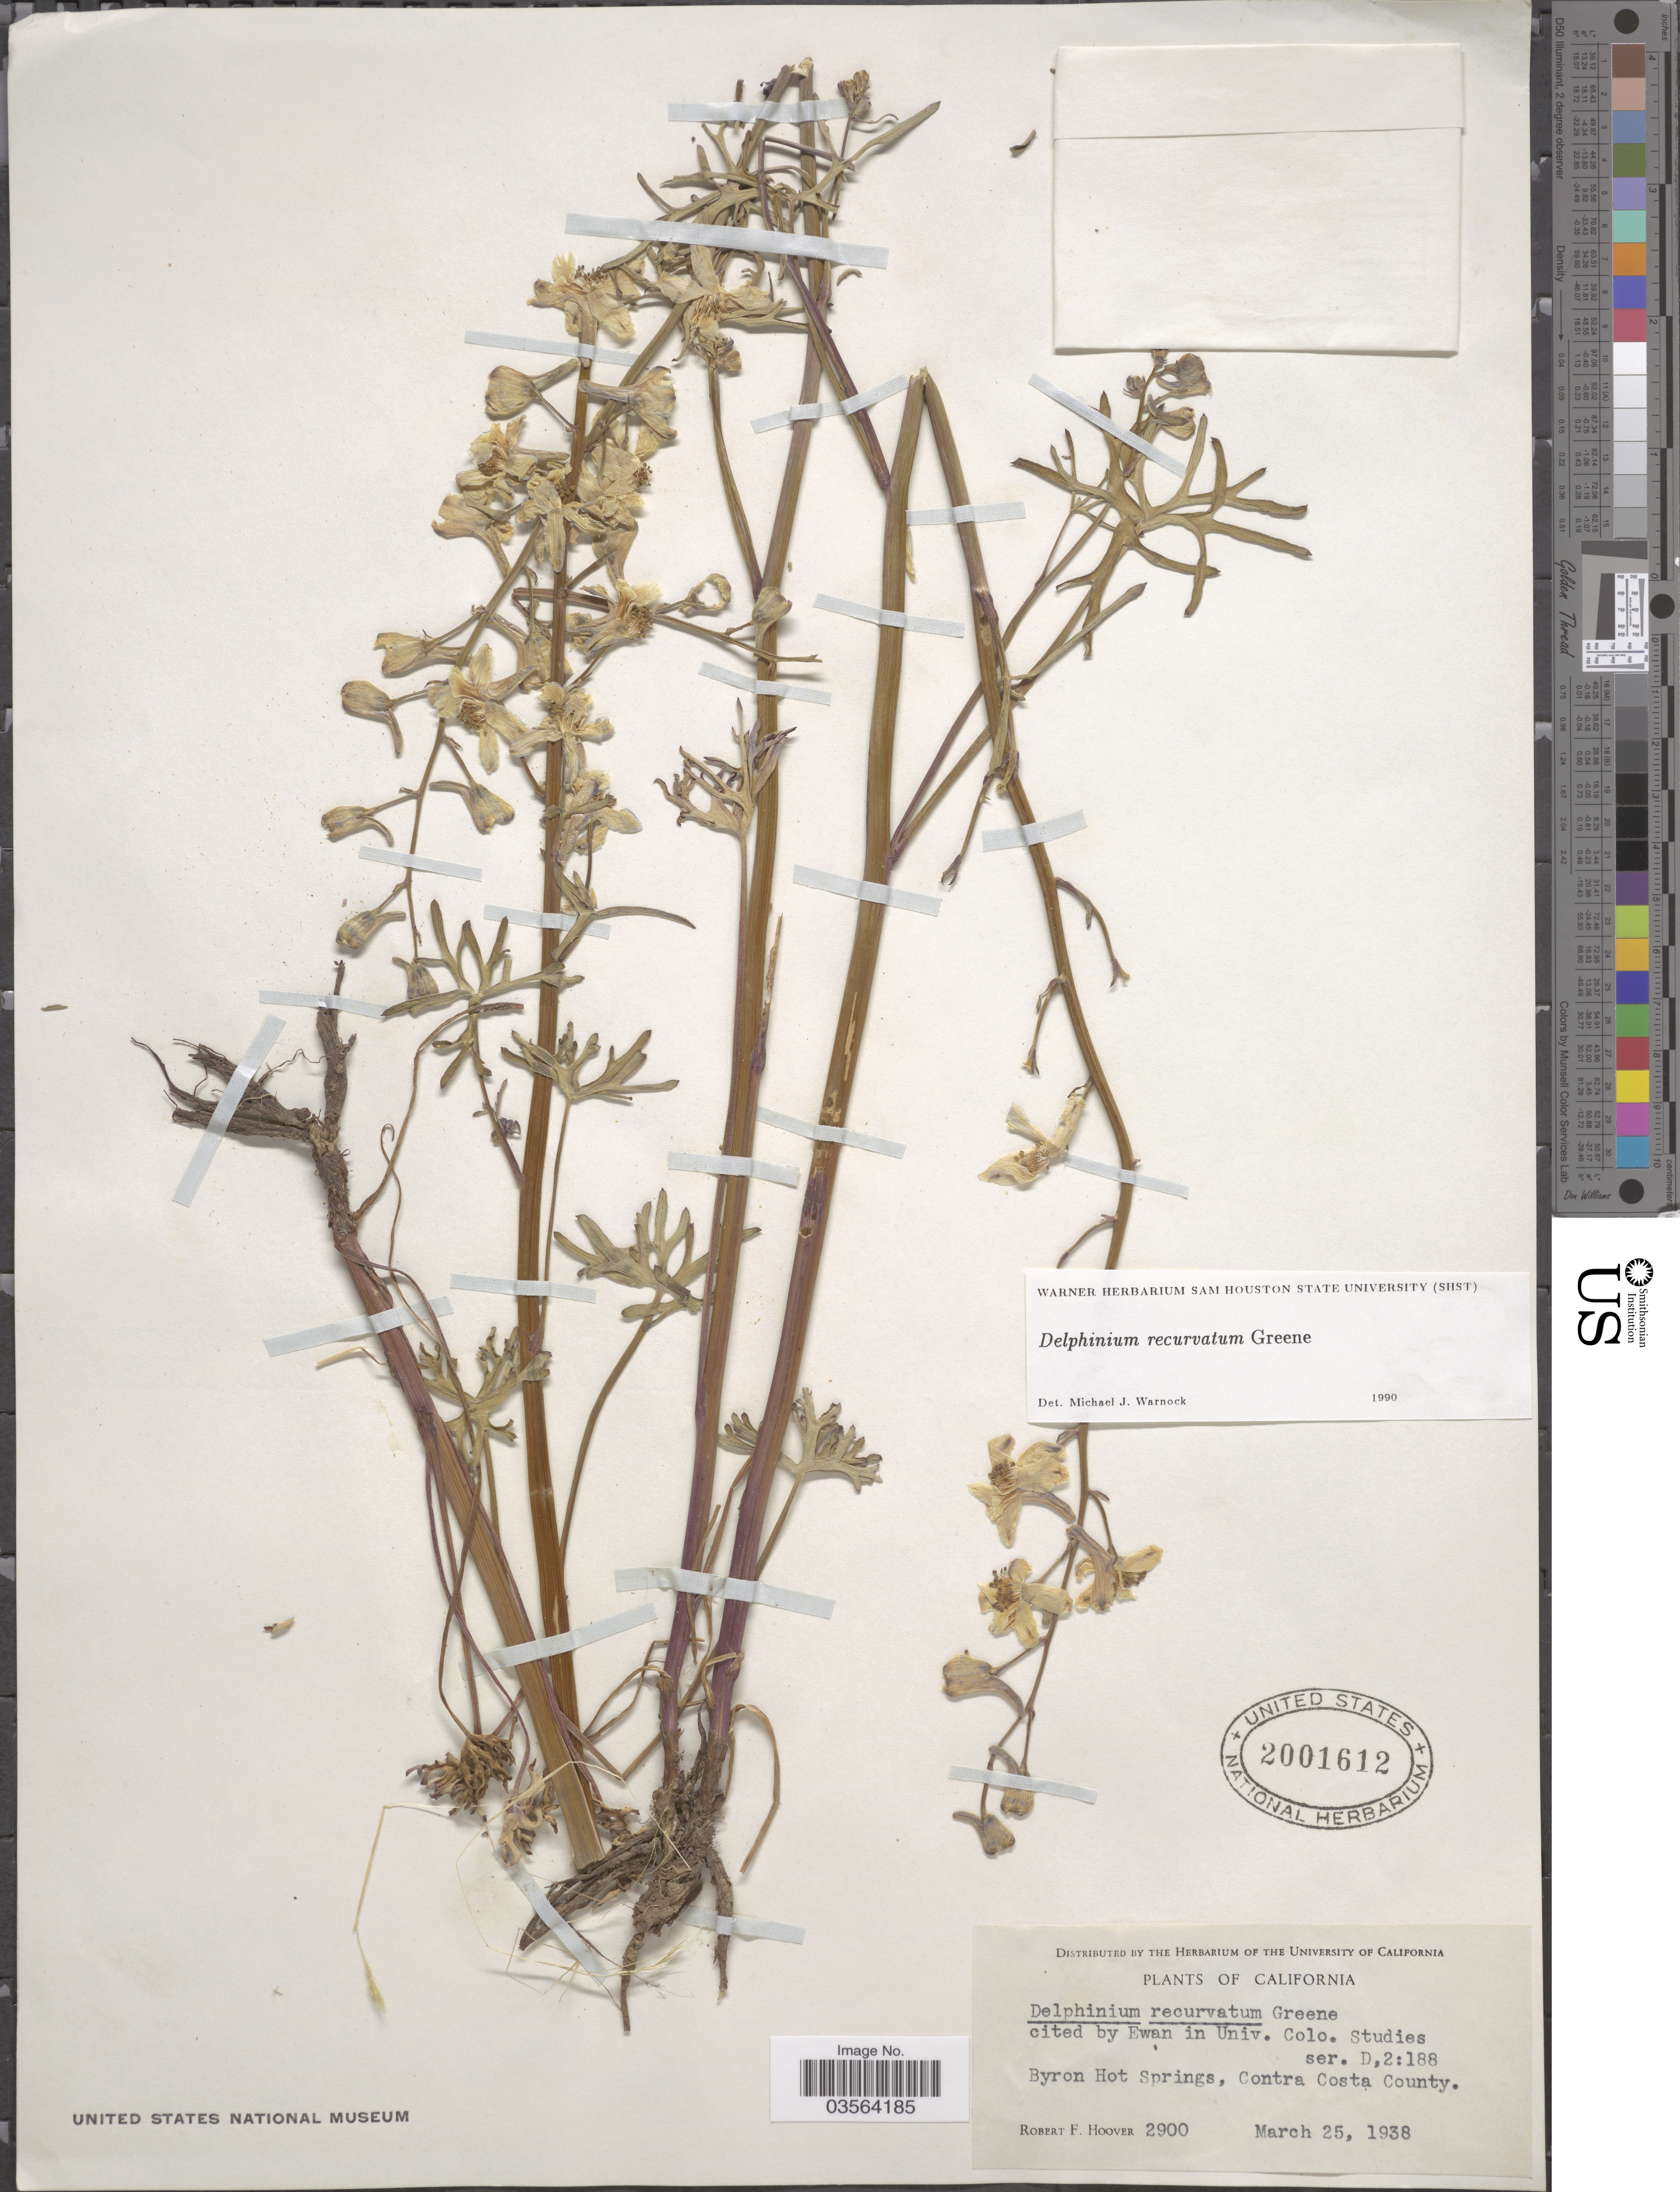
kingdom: Plantae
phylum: Tracheophyta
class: Magnoliopsida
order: Ranunculales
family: Ranunculaceae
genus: Delphinium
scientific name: Delphinium recurvatum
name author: Greene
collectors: R. F. Hoover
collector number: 2900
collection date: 1938-03-25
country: United States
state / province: California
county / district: Contra Costa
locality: Byron Hot Springs, Contra Costa County.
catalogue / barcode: US 2001612